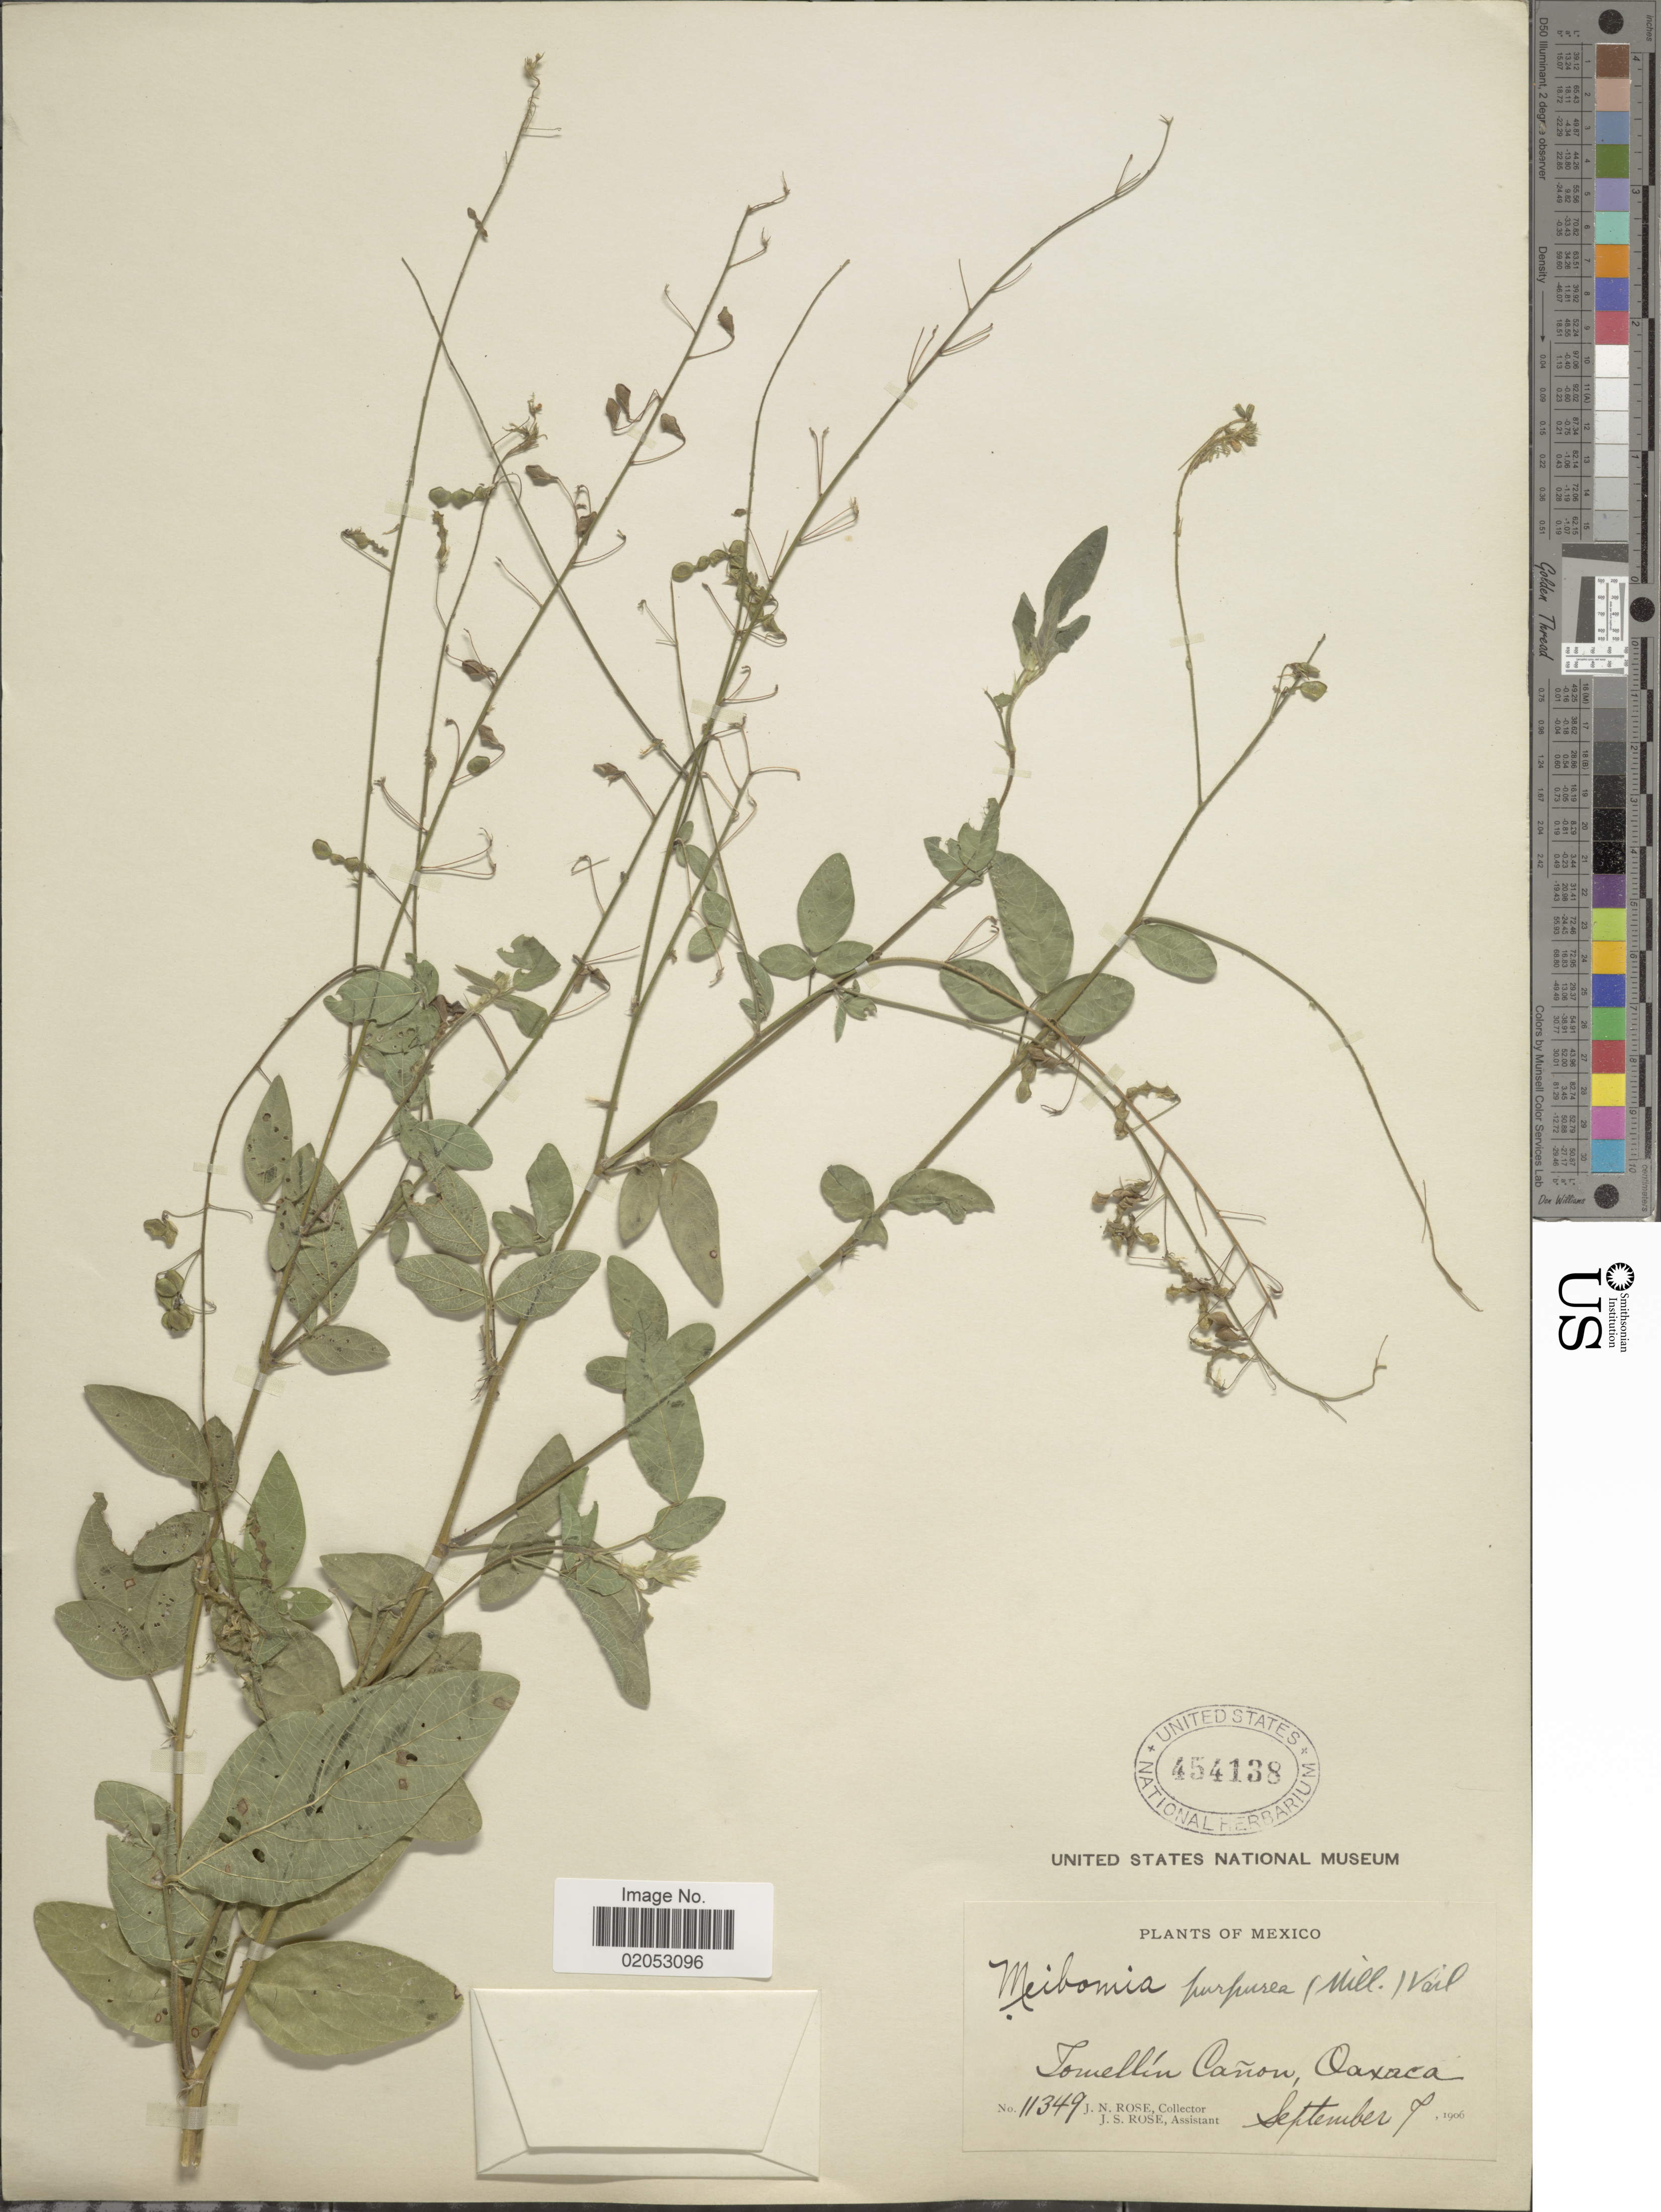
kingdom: Plantae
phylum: Tracheophyta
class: Magnoliopsida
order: Fabales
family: Fabaceae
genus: Desmodium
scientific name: Desmodium tortuosum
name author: (Sw.) DC.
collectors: J. N. Rose & J. S. Rose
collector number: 11349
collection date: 1906-09-07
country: Mexico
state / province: Oaxaca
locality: Tomellín Cañon, Oaxaca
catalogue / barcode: US 454138